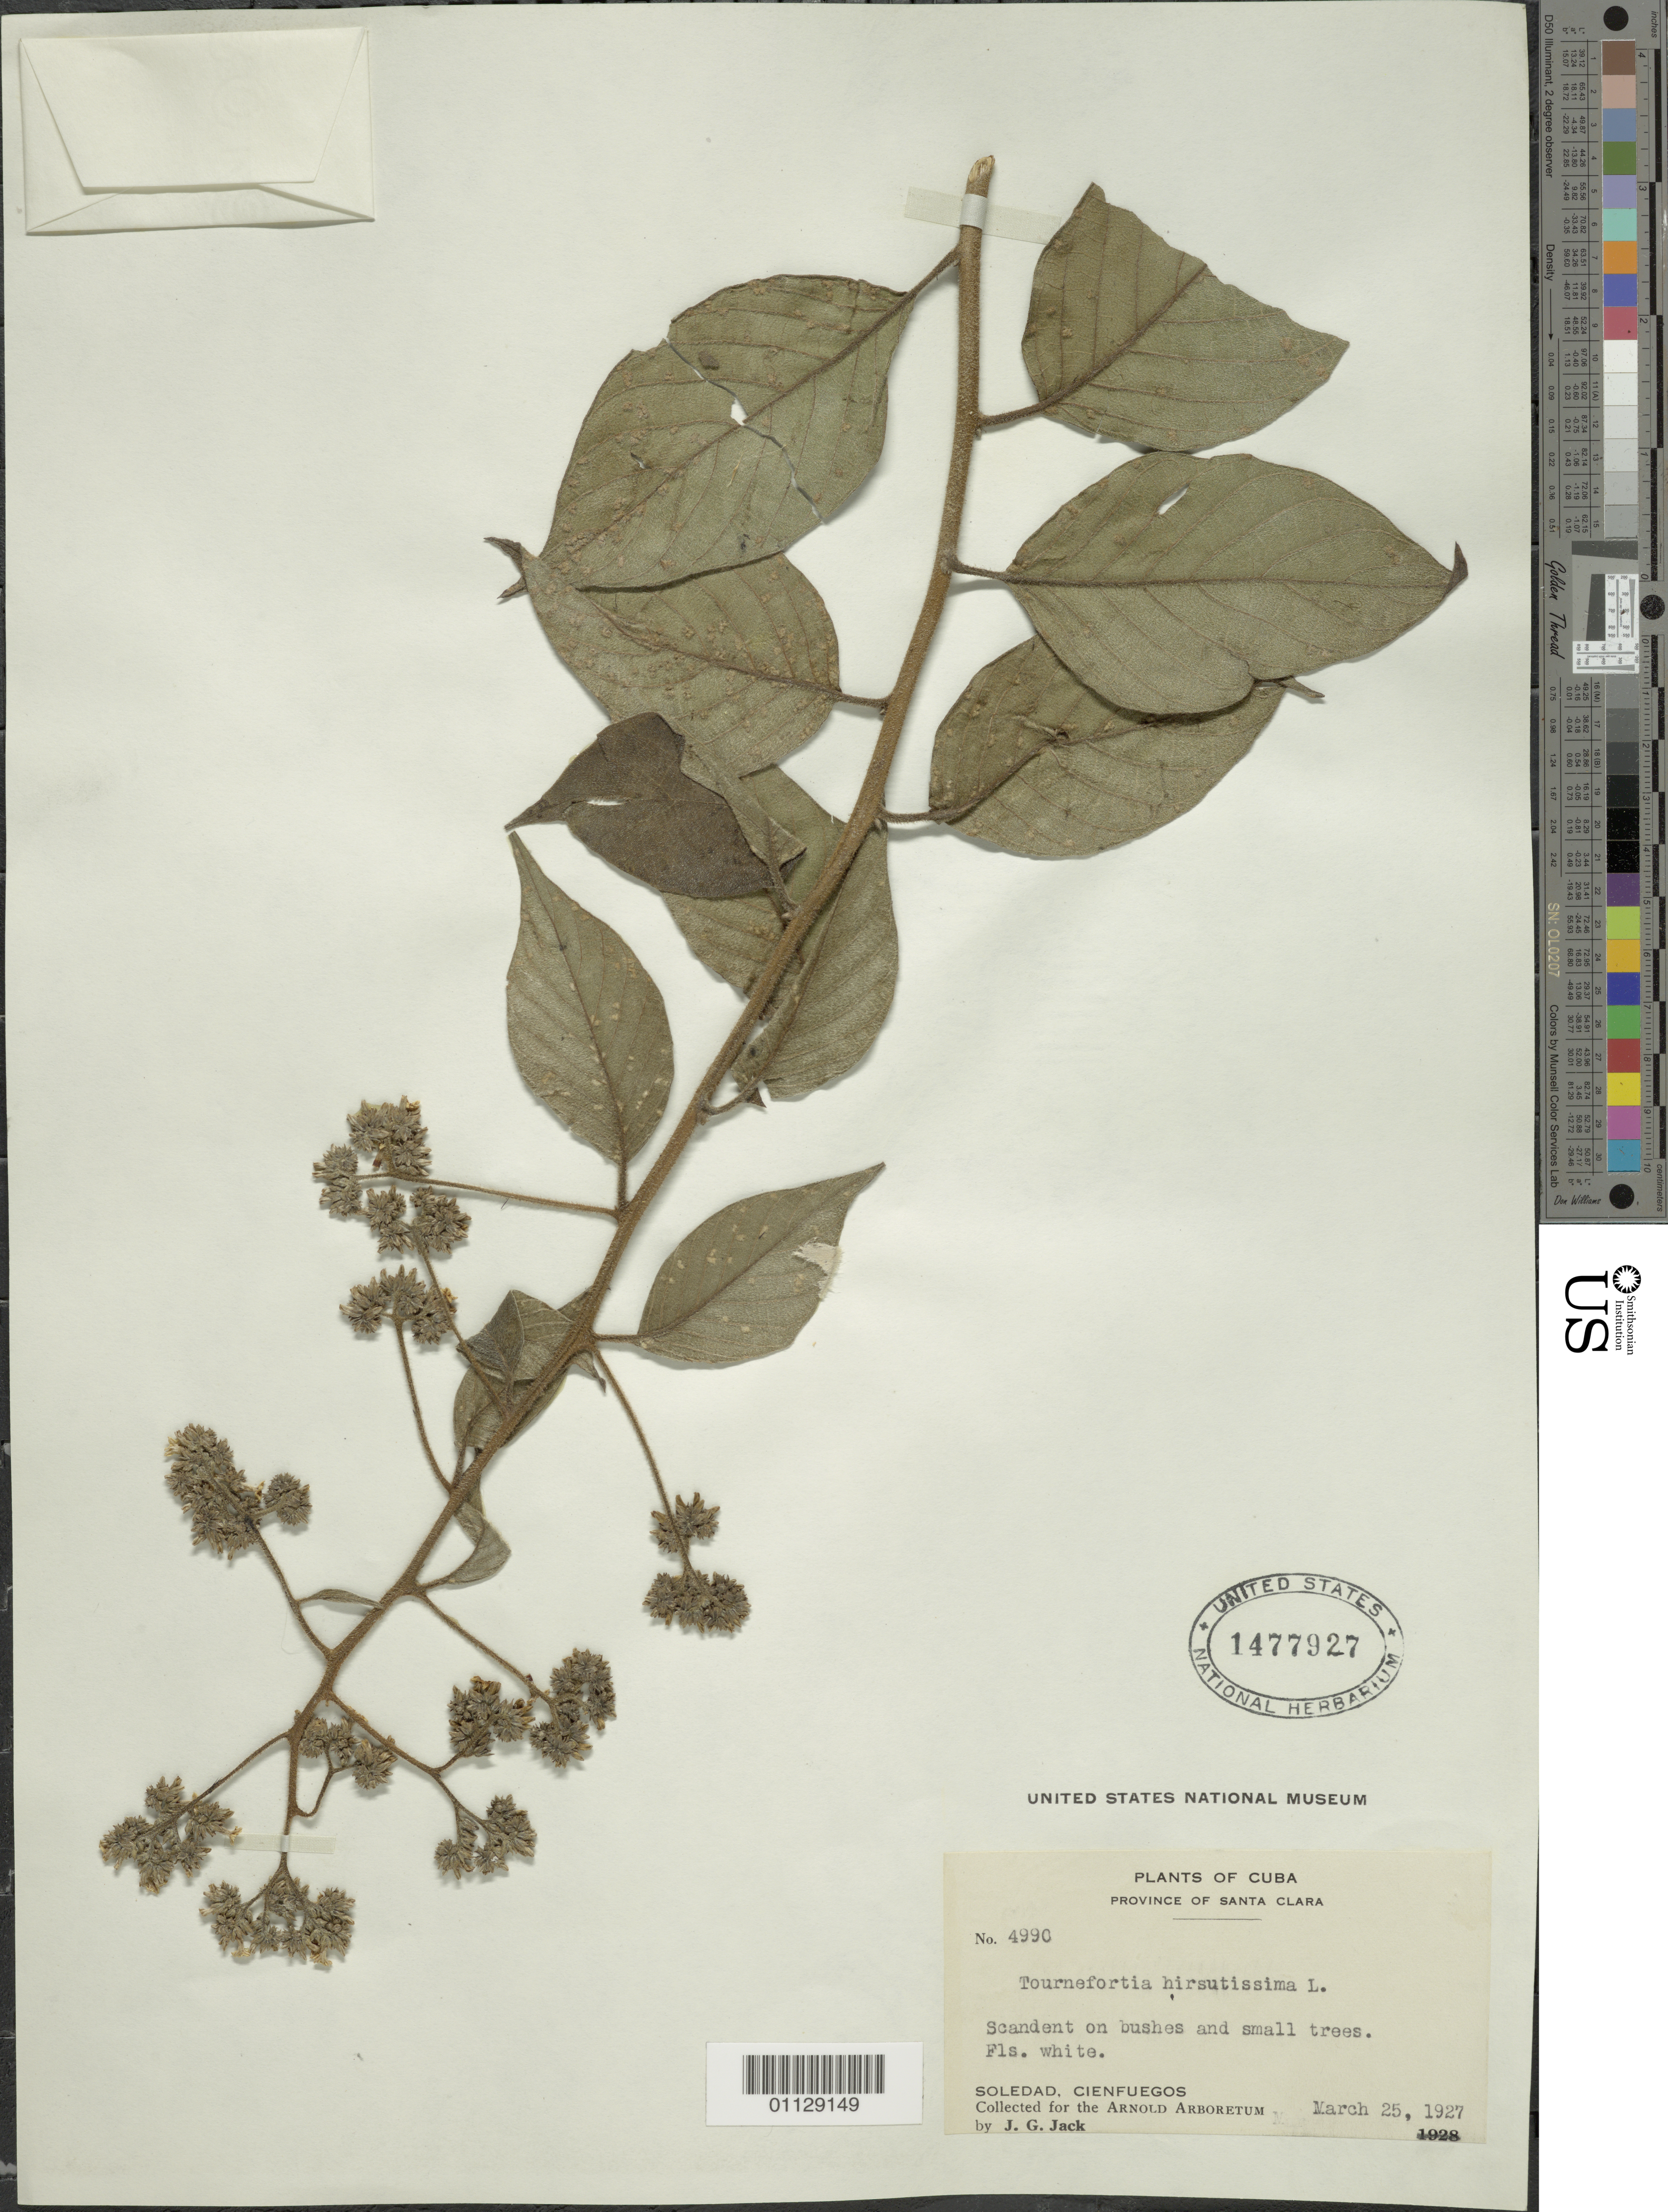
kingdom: Plantae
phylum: Tracheophyta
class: Magnoliopsida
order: Boraginales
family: Heliotropiaceae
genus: Tournefortia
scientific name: Tournefortia hirsutissima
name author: L.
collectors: J. G. Jack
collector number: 4990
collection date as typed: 25 Mar 1927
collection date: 1927-03-25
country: Cuba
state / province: Villa Clara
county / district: Santa Clara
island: Cuba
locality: Soledad, Cienfuegos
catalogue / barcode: US 1477927